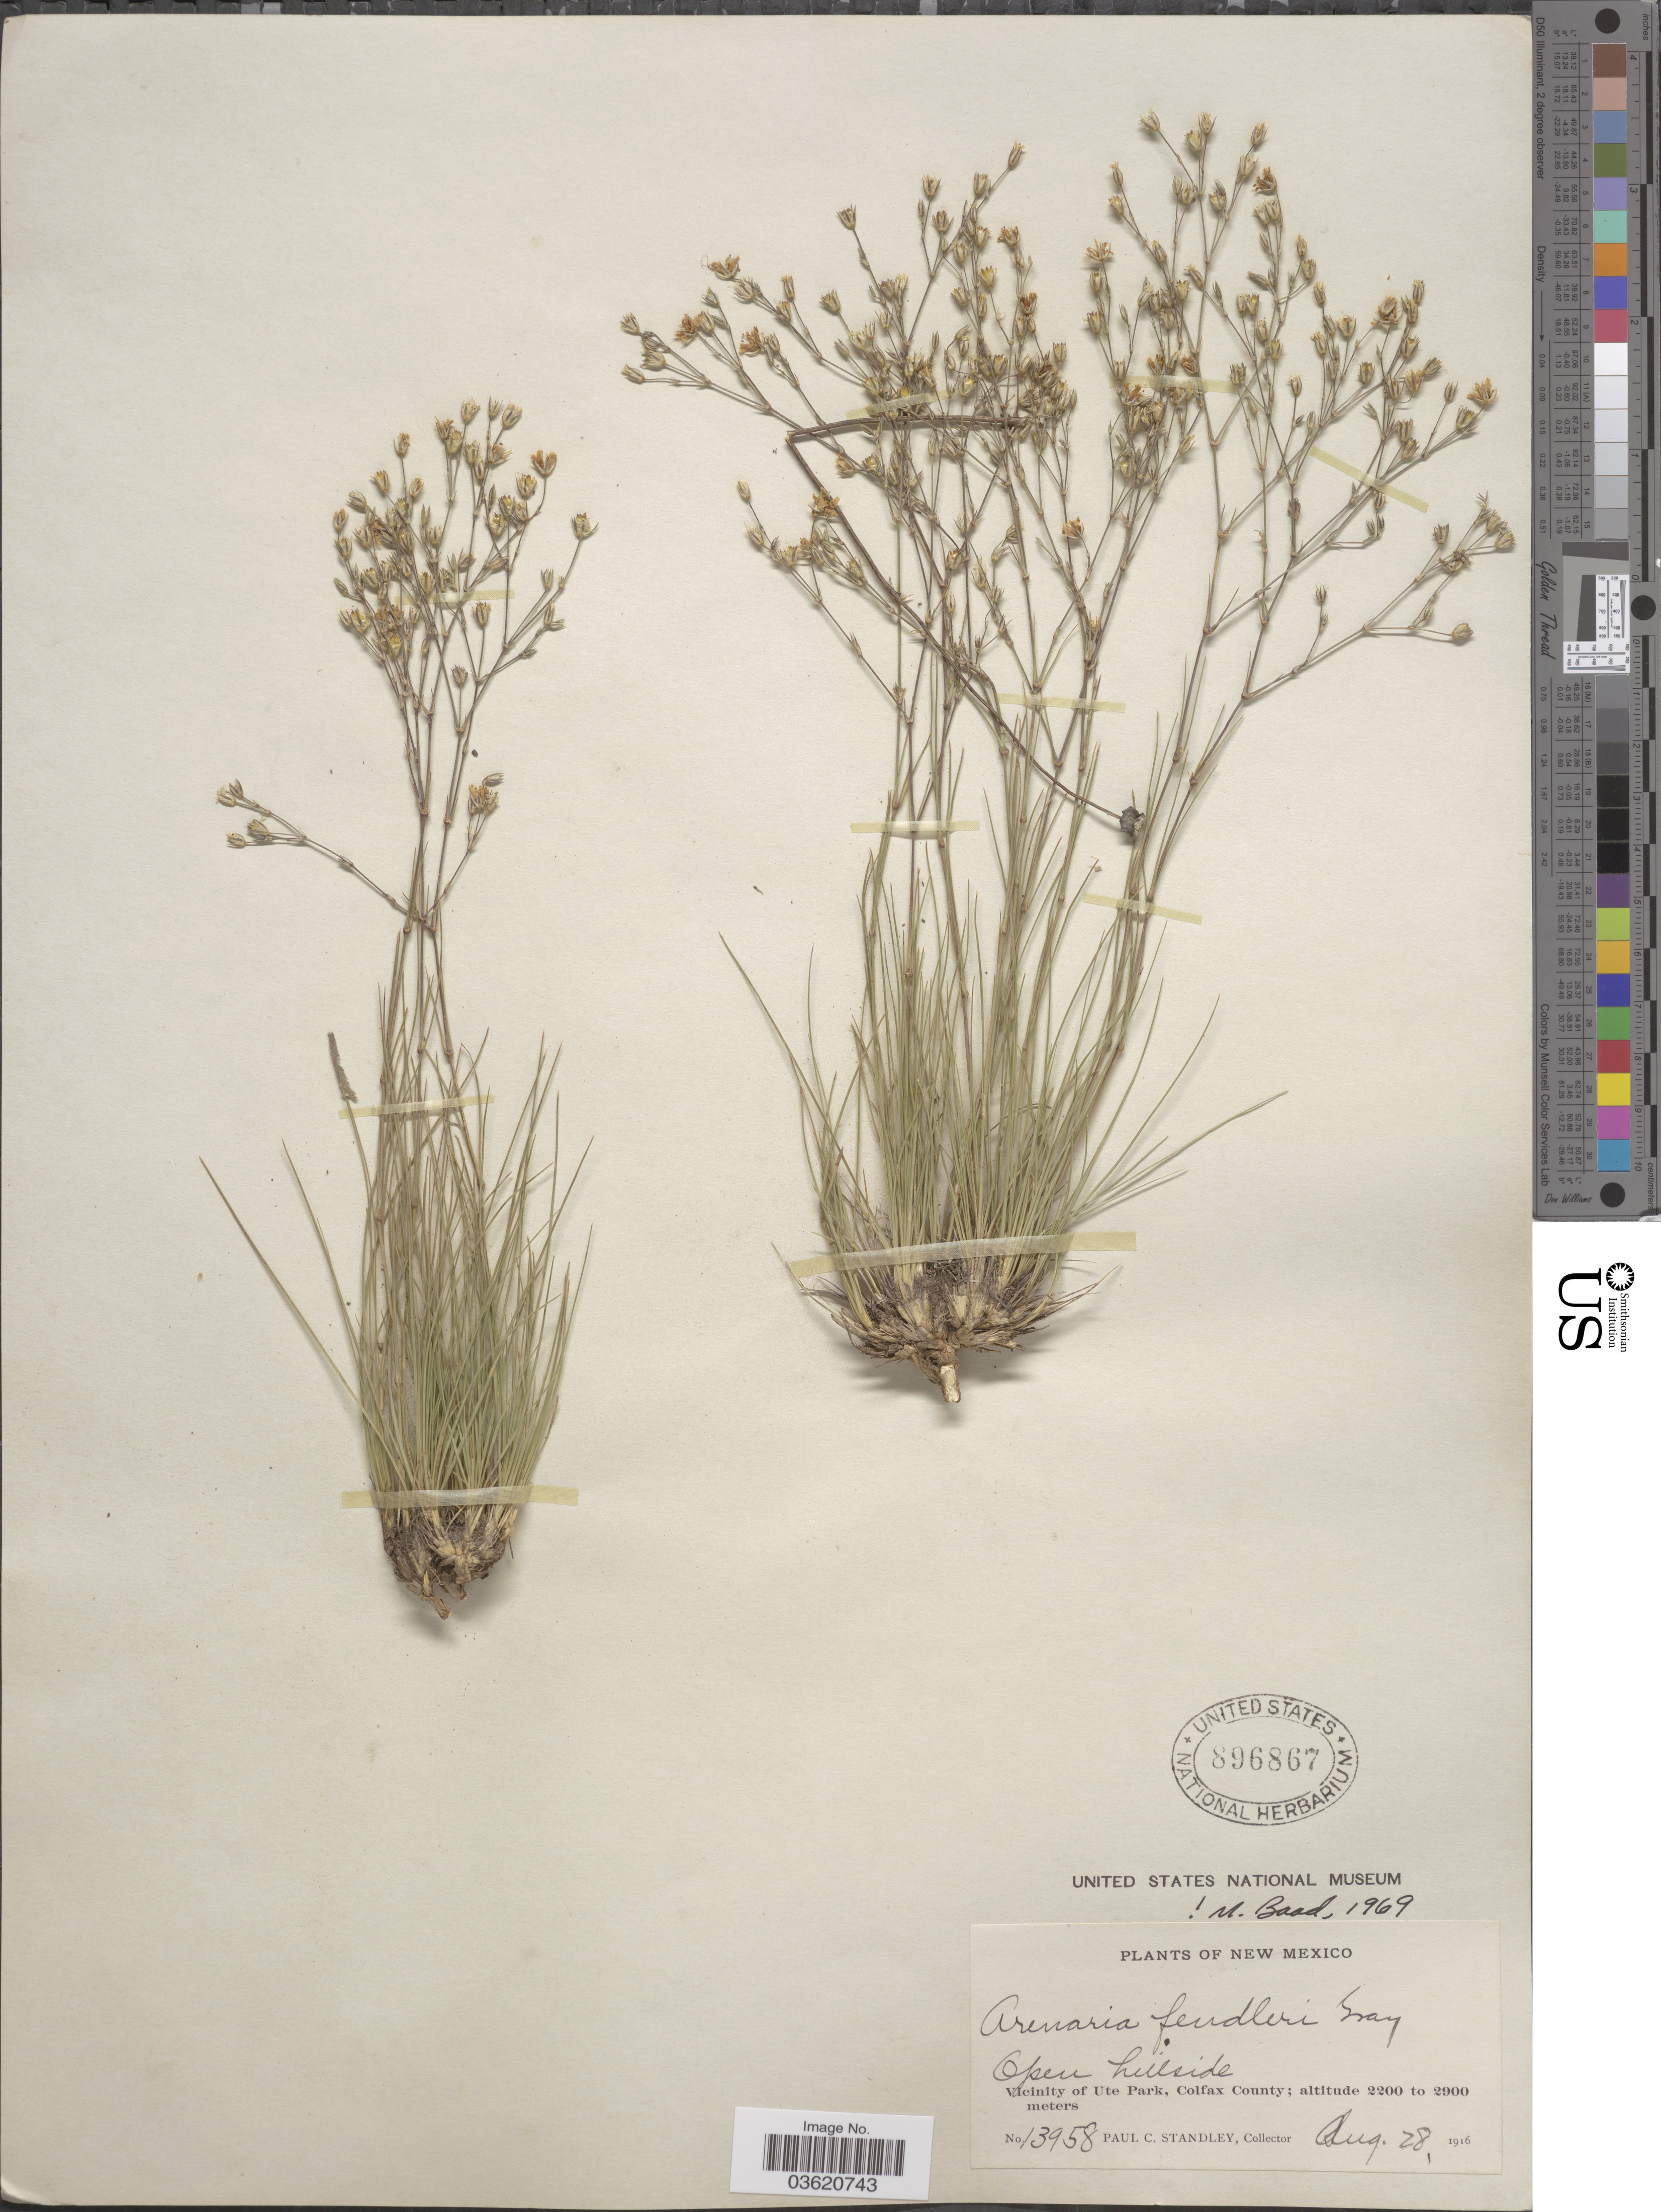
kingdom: Plantae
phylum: Tracheophyta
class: Magnoliopsida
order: Caryophyllales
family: Caryophyllaceae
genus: Eremogone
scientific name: Eremogone fendleri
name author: (A. Gray) Ikonn.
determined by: U.S. National Herbarium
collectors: P. C. Standley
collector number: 13958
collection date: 1916-08-28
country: United States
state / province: New Mexico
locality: Vicinity of Ute Park, Colfax County.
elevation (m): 2200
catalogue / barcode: US 896867